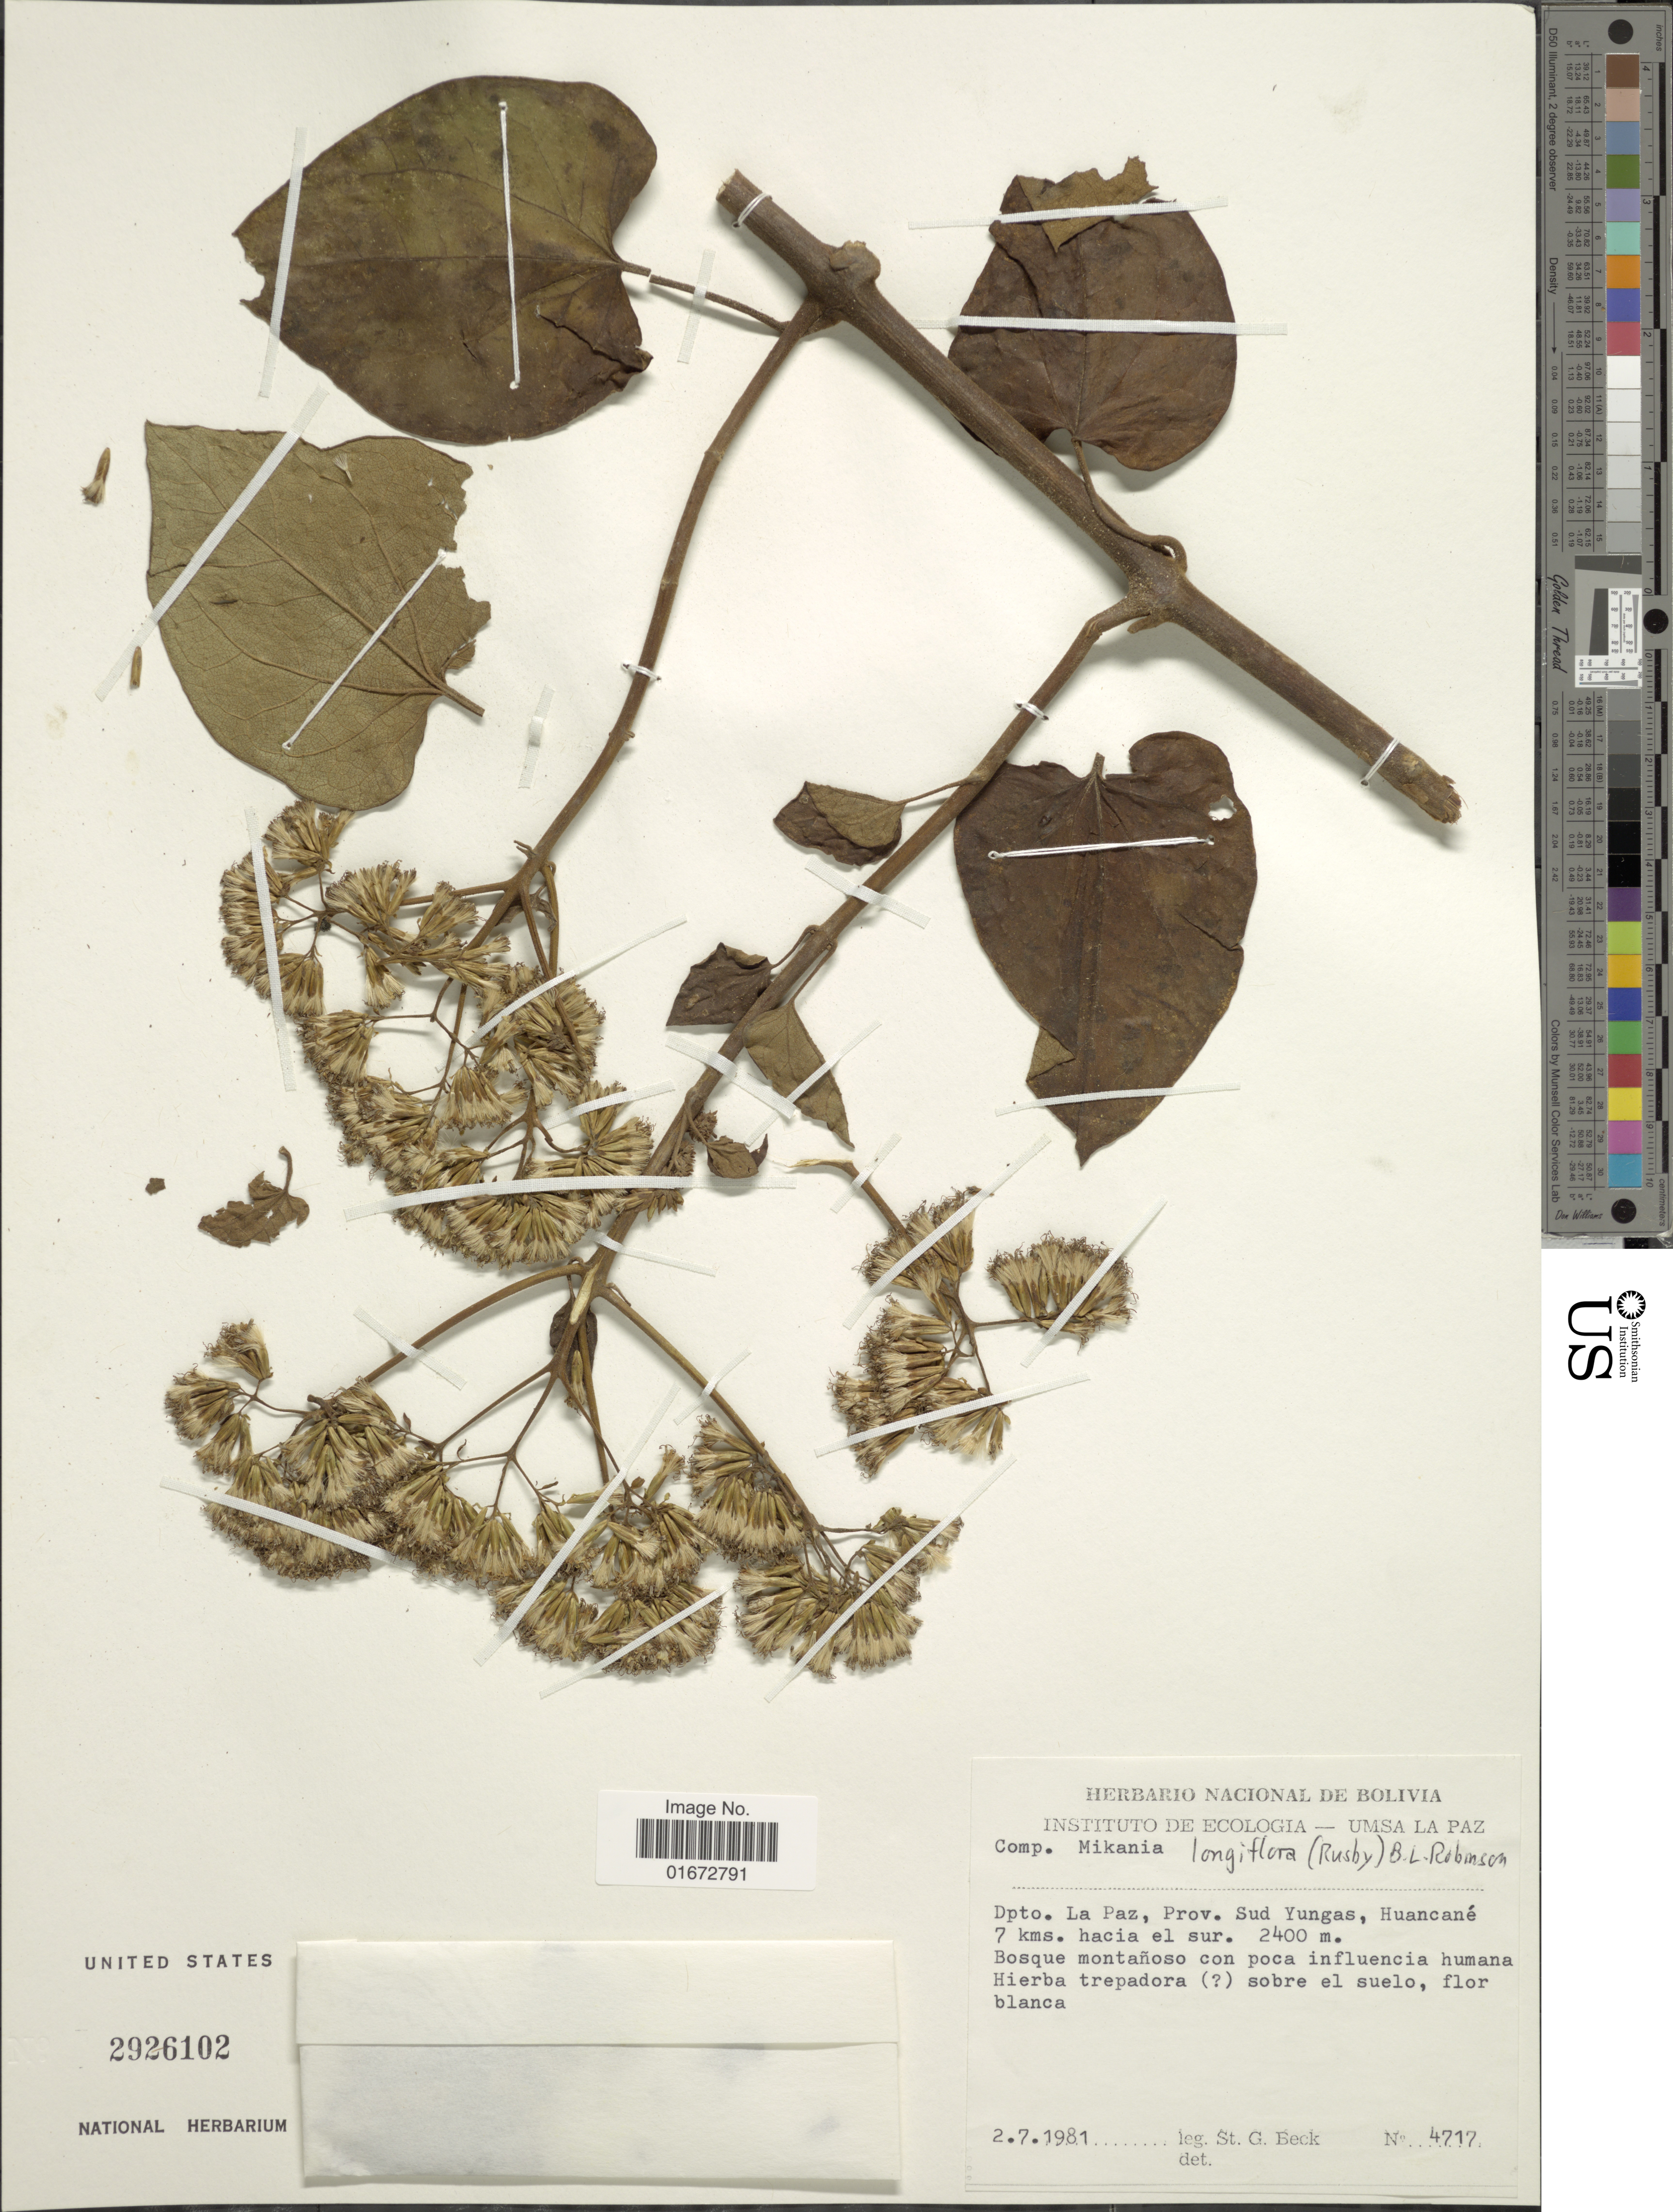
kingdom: Plantae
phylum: Tracheophyta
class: Magnoliopsida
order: Asterales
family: Asteraceae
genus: Mikania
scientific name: Mikania longiflora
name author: (Rusby) B.L. Rob.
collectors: S. G. Beck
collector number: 4717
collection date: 1981-07-02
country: Bolivia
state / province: La Paz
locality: Dpto. La Paz, Prov. Sud Yungas, Huancané 7 kms. hacia el sur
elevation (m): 2400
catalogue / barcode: US 2926102